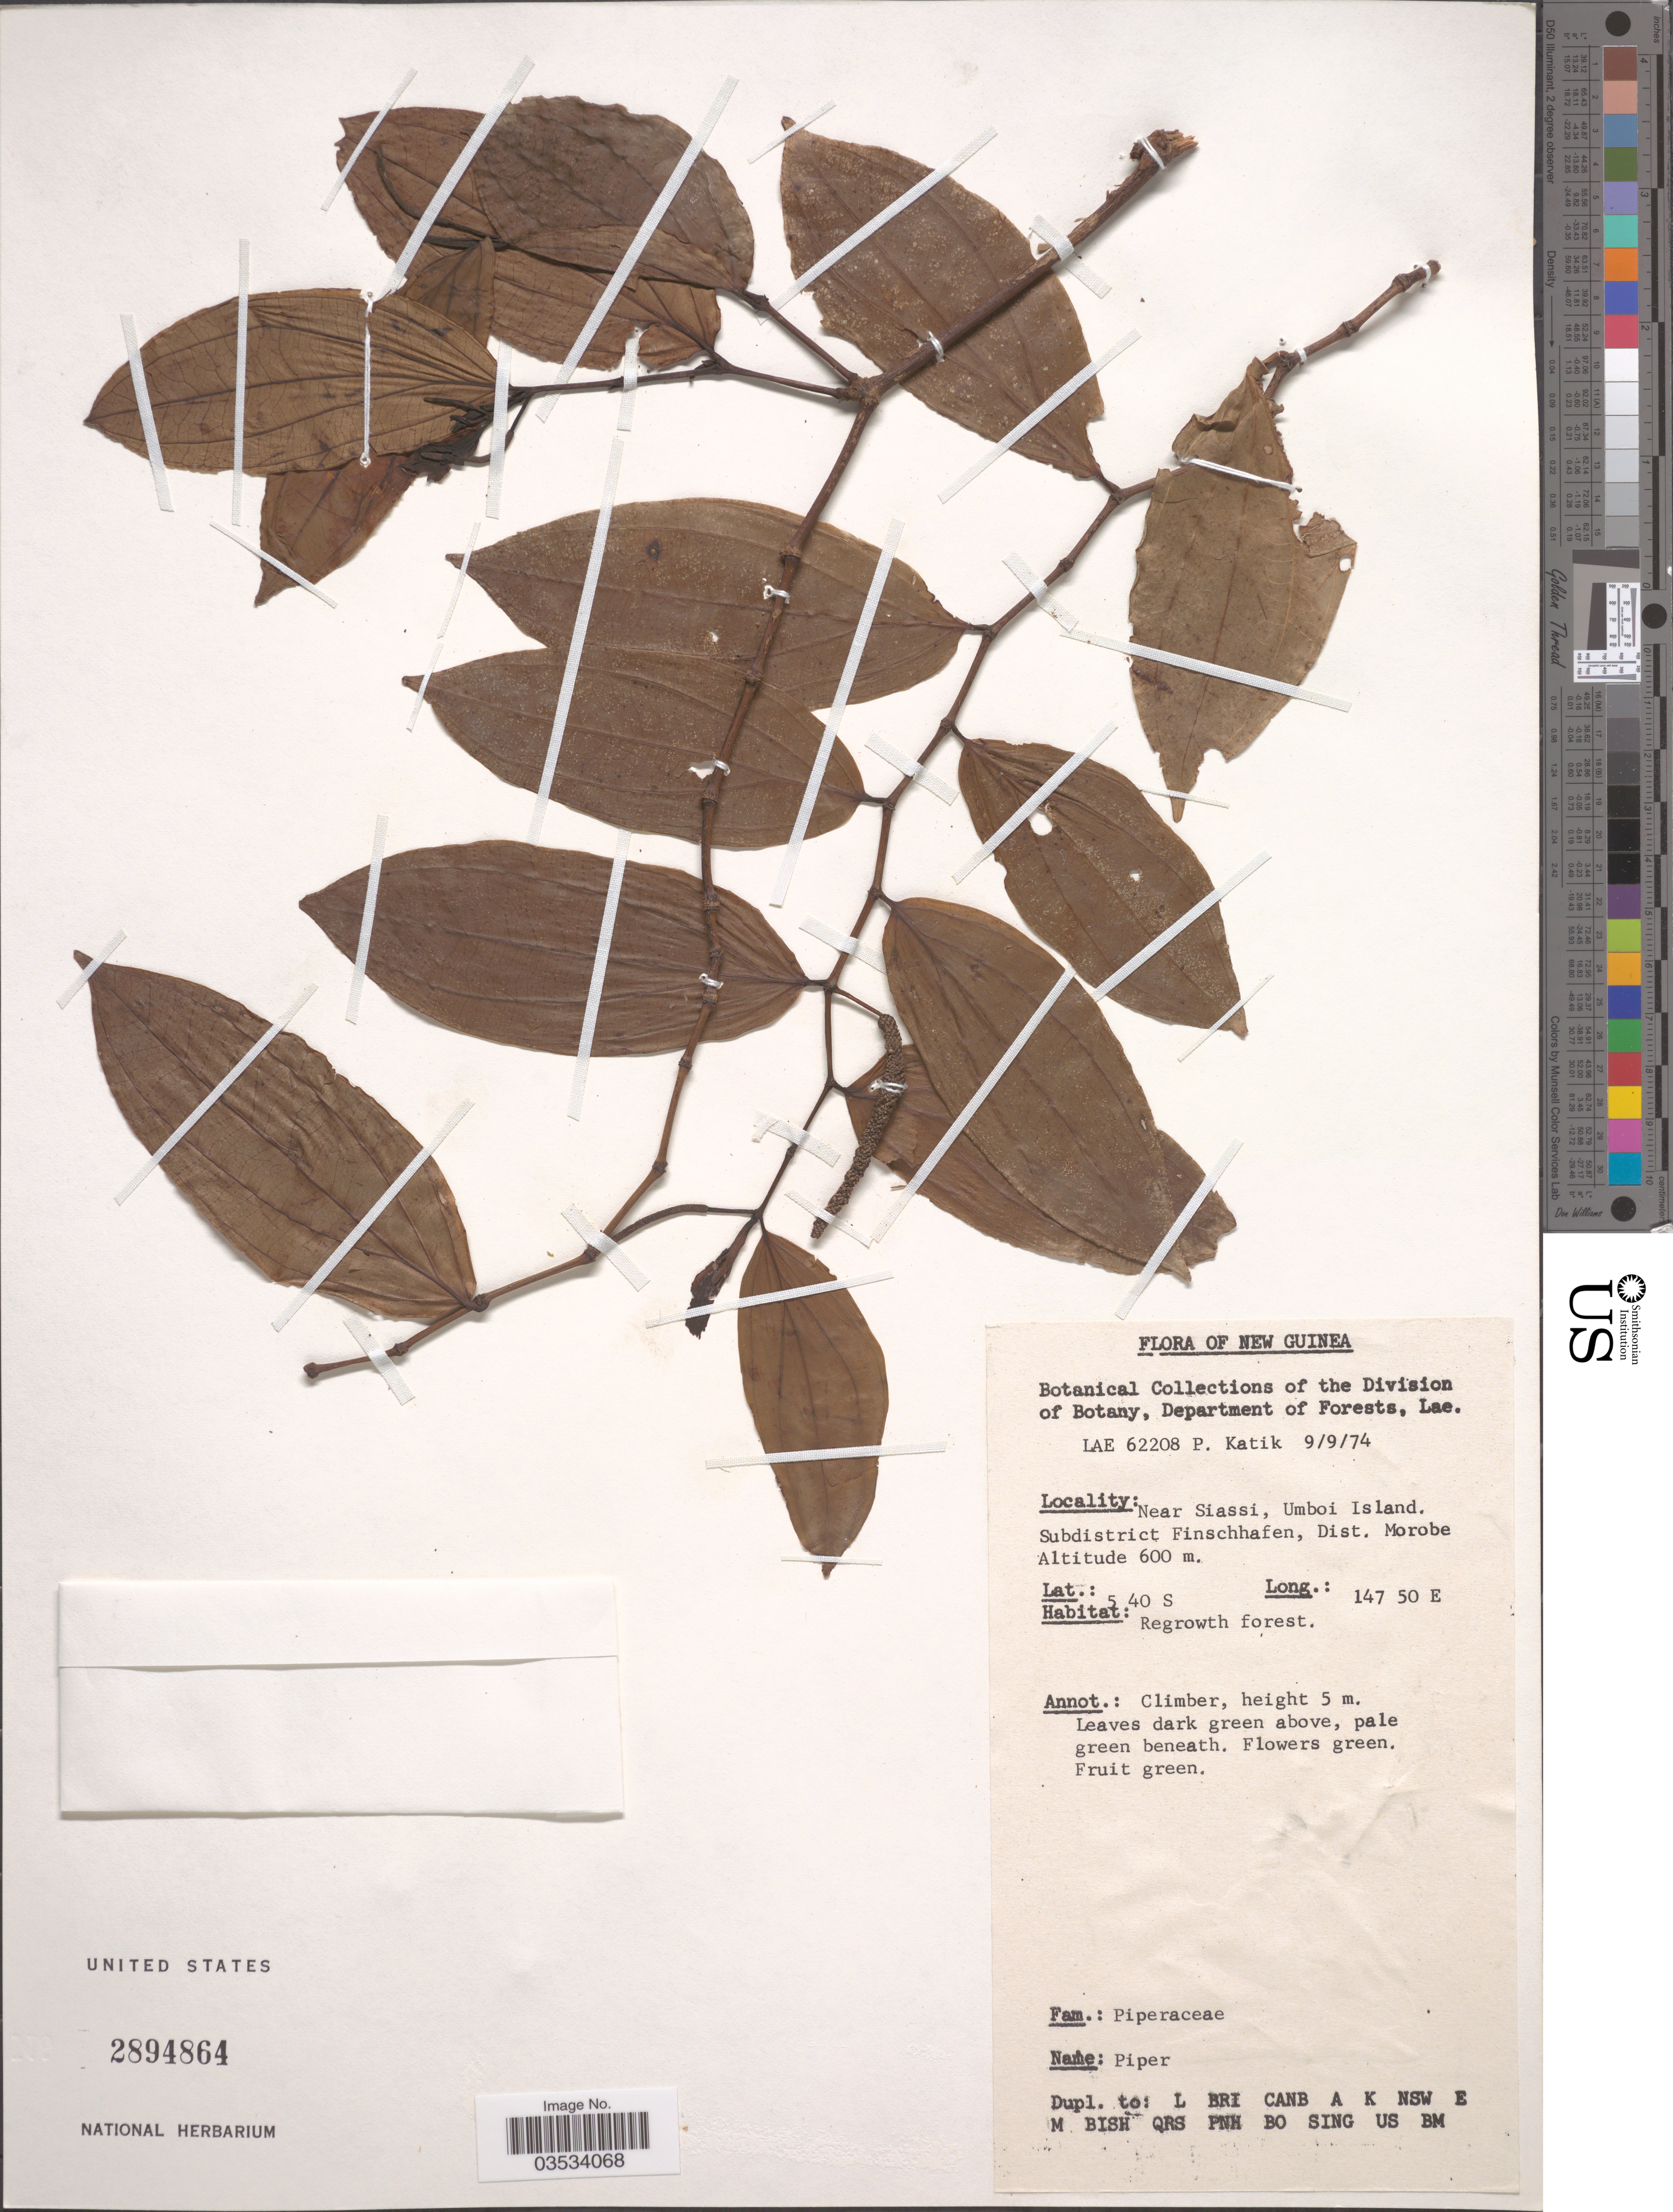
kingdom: Plantae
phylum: Tracheophyta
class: Magnoliopsida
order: Piperales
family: Piperaceae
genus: Piper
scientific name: Piper sp.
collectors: P. Katik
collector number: LAE62208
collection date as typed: Transcribed d/m/y: 9/9/74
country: Papua New Guinea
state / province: Morobe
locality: New Guinea. Near Siassi, Umboi Island. Subdistrict Finschhafen, Dist. Morobe.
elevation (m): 600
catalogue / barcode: US 2894864